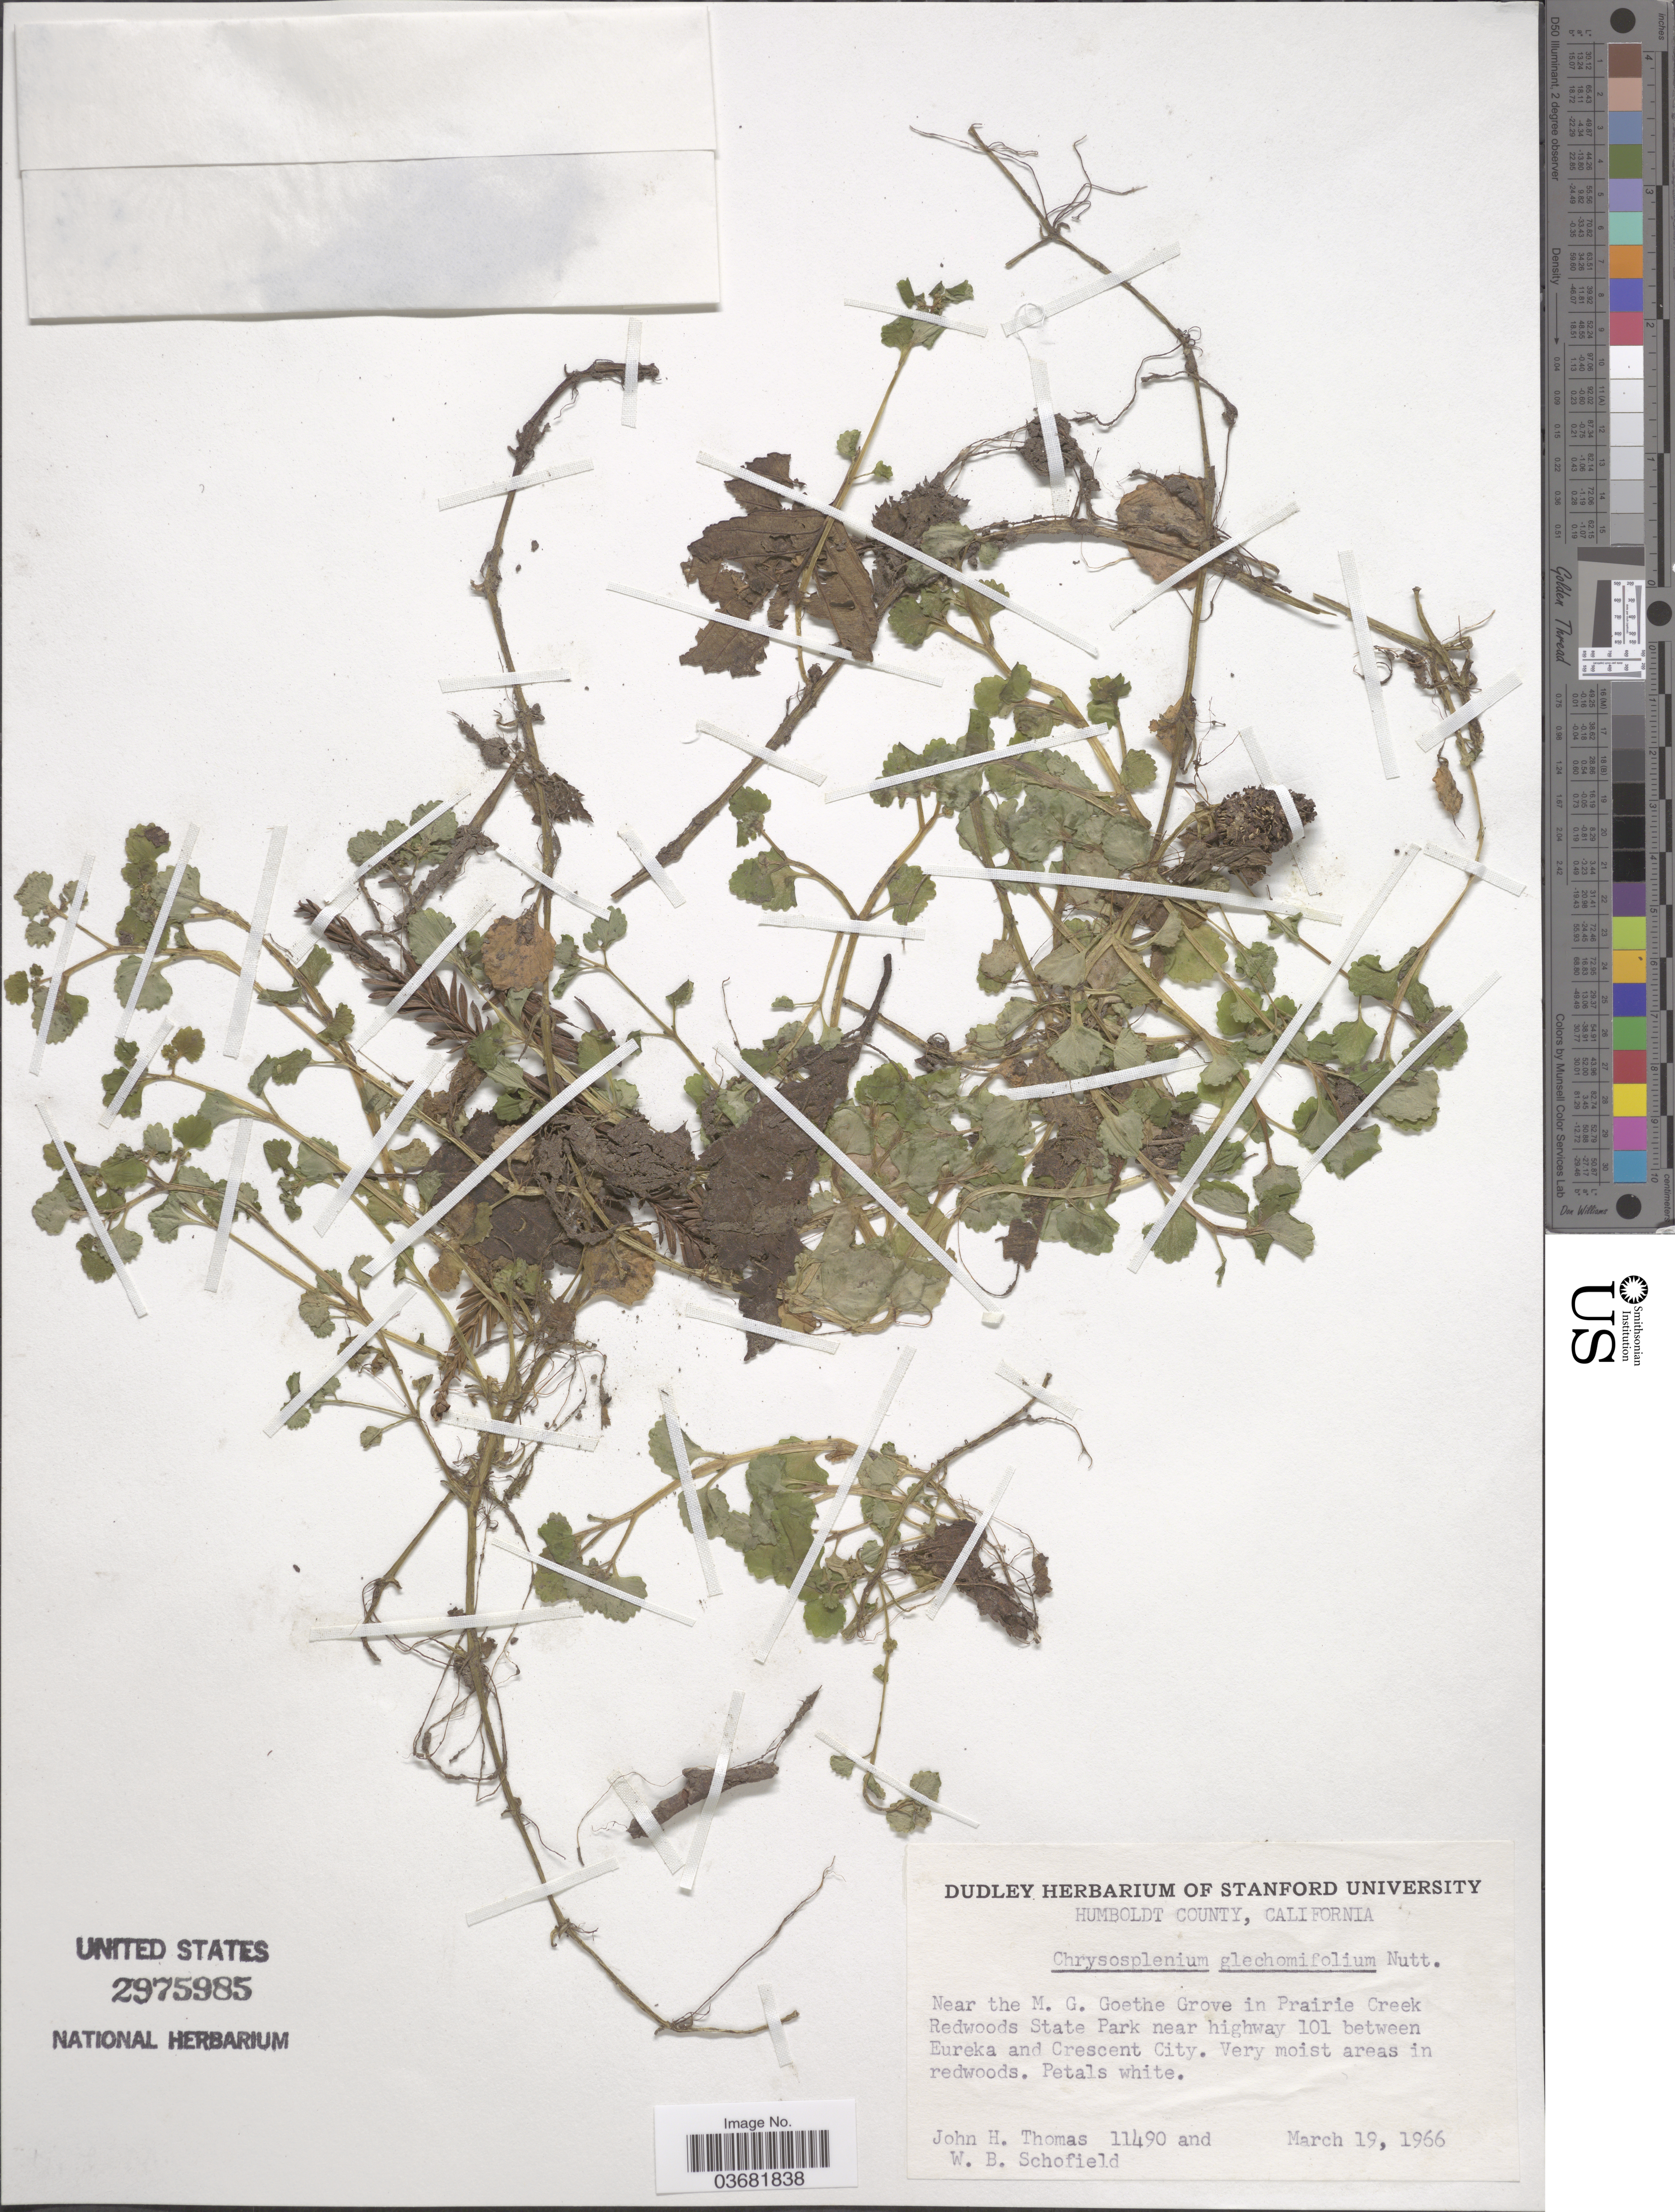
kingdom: Plantae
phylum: Tracheophyta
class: Magnoliopsida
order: Saxifragales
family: Saxifragaceae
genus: Chrysosplenium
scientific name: Chrysosplenium glechomifolium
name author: Nutt.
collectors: J. H. Thomas & W. Schofield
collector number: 11490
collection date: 1966-03-19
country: United States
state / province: California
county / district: Humboldt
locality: Humboldt County. Near the M. G. Goethe Grove in Prairie Creek Redwoods State Park near highway 101 between Eureka and Crescent City.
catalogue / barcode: US 2975985